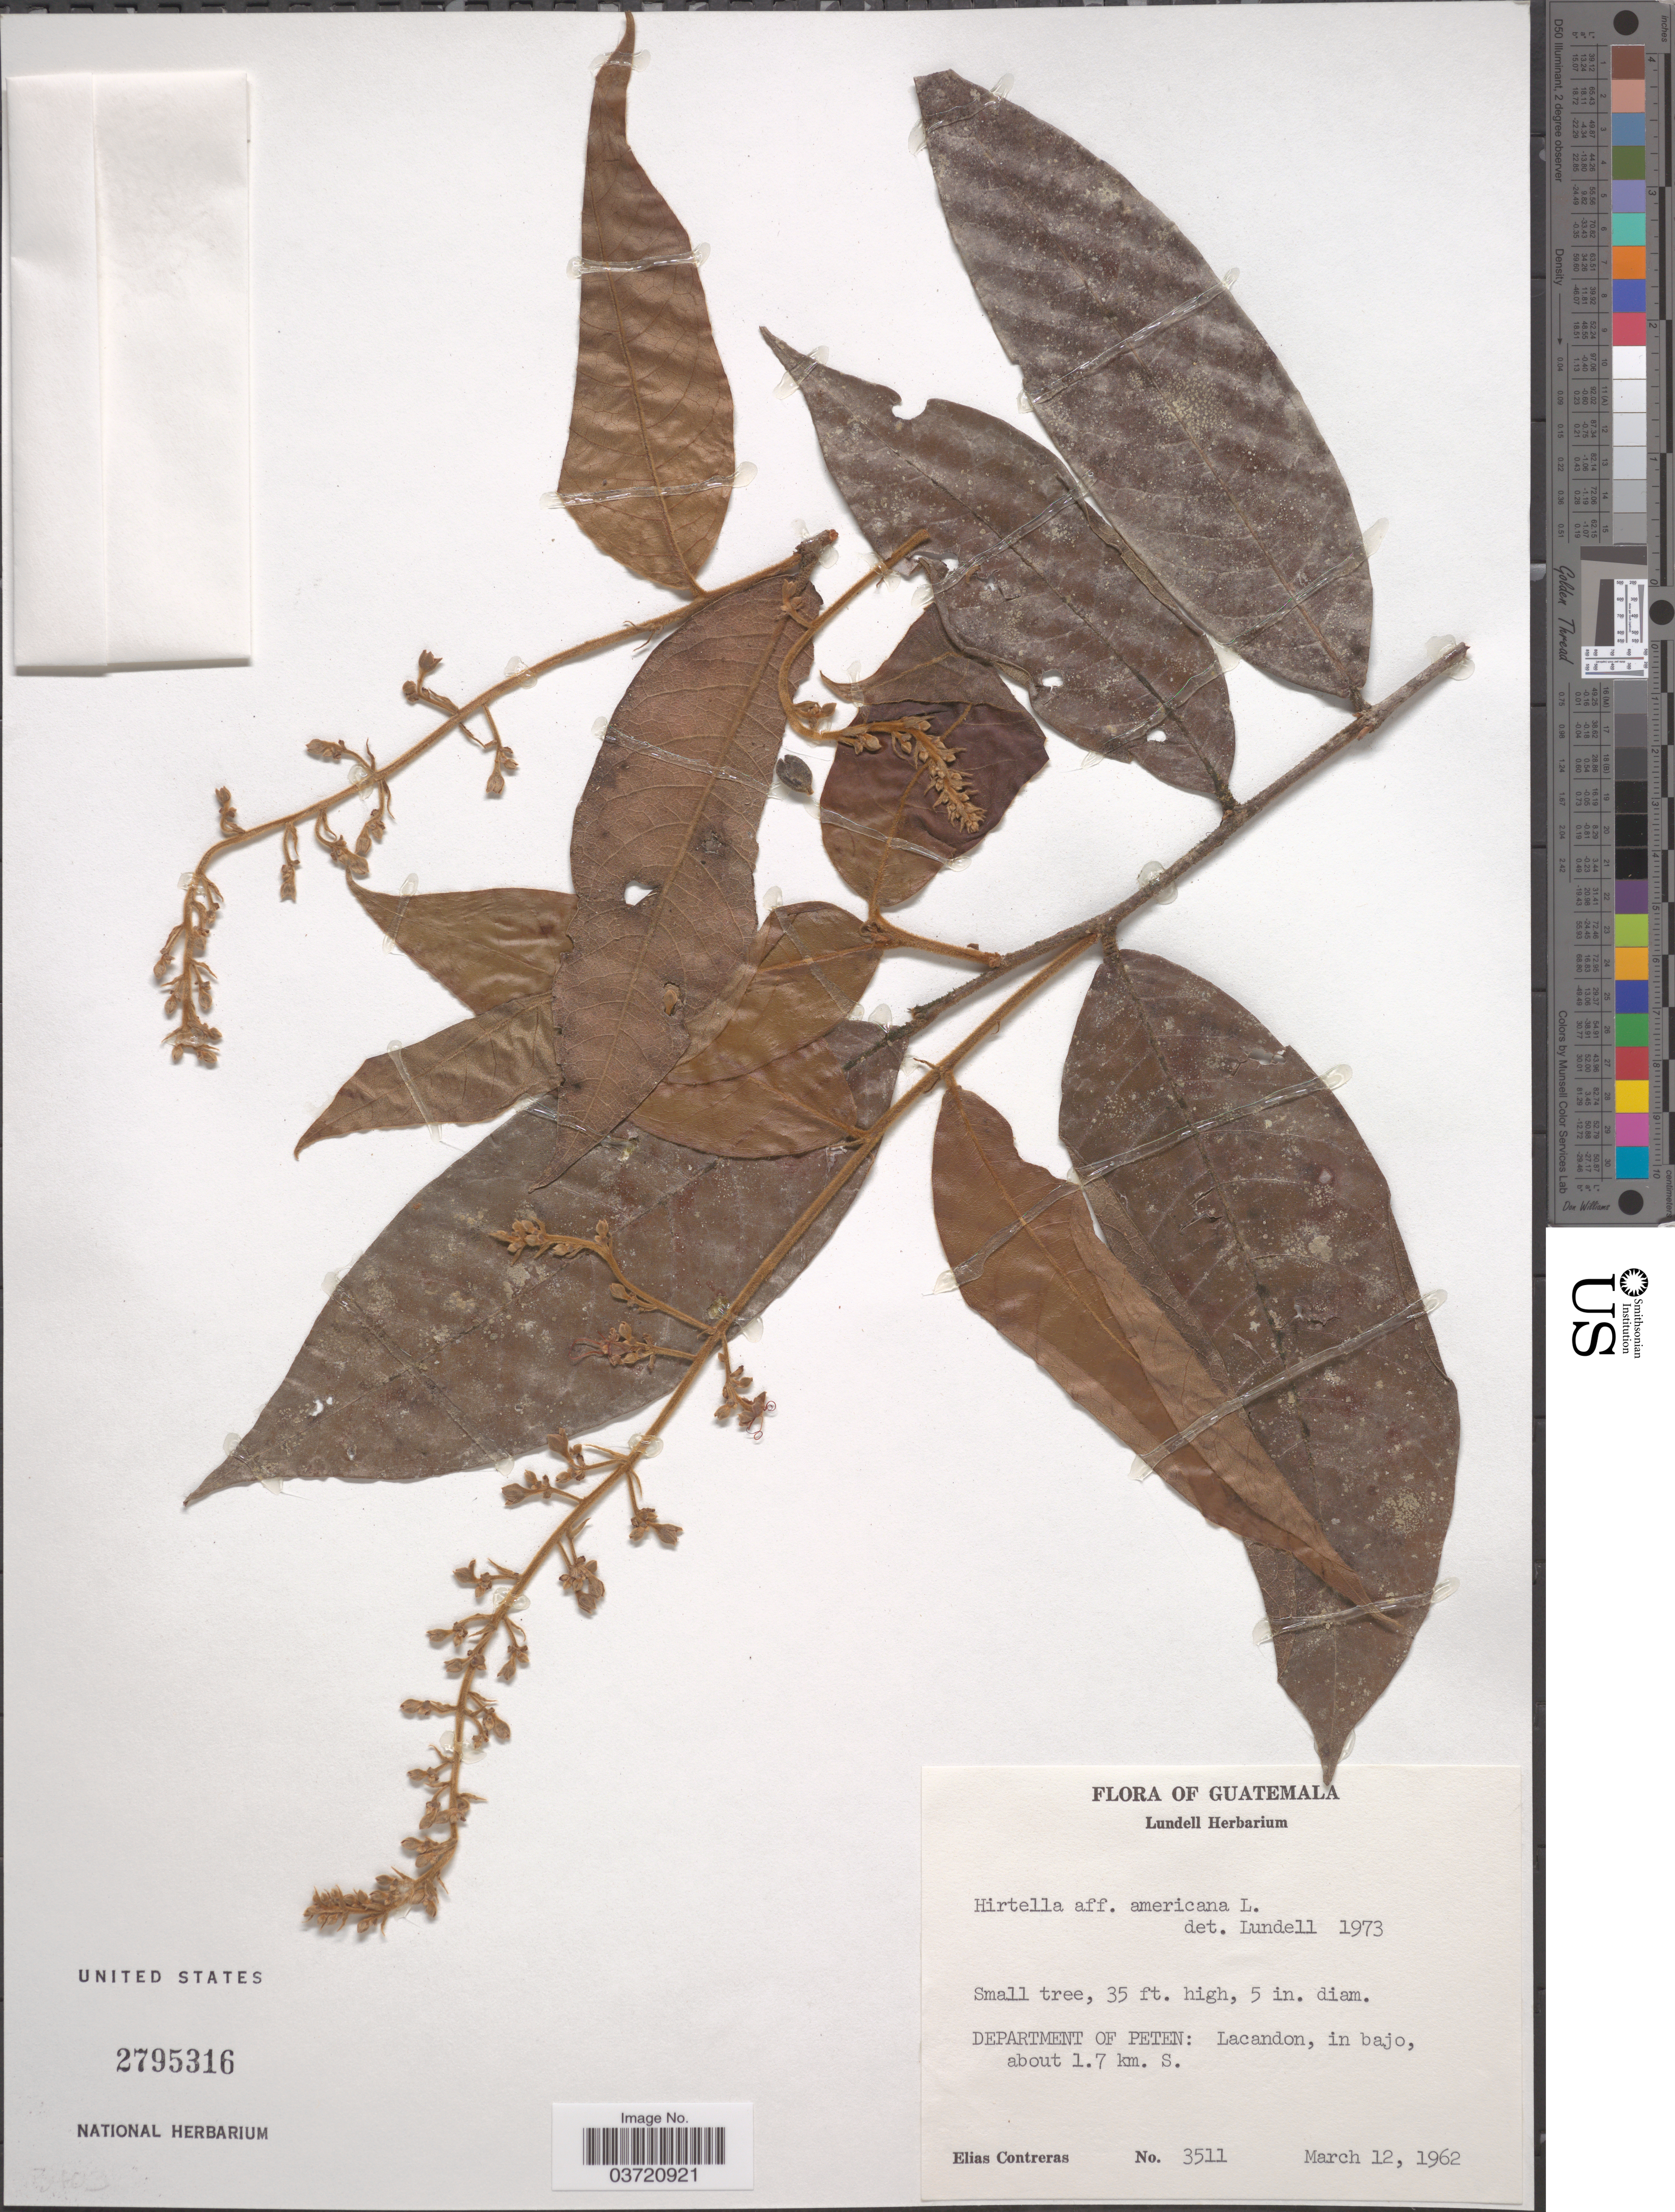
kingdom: Plantae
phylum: Tracheophyta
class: Magnoliopsida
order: Malpighiales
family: Chrysobalanaceae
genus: Hirtella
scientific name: Hirtella americana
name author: L.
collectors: E. Contreras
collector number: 3511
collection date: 1962-03-12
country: Guatemala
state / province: El Peten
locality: Department of Peten: Lacandon, in bajo, about 1.7 km. S.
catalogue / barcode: US 2795316